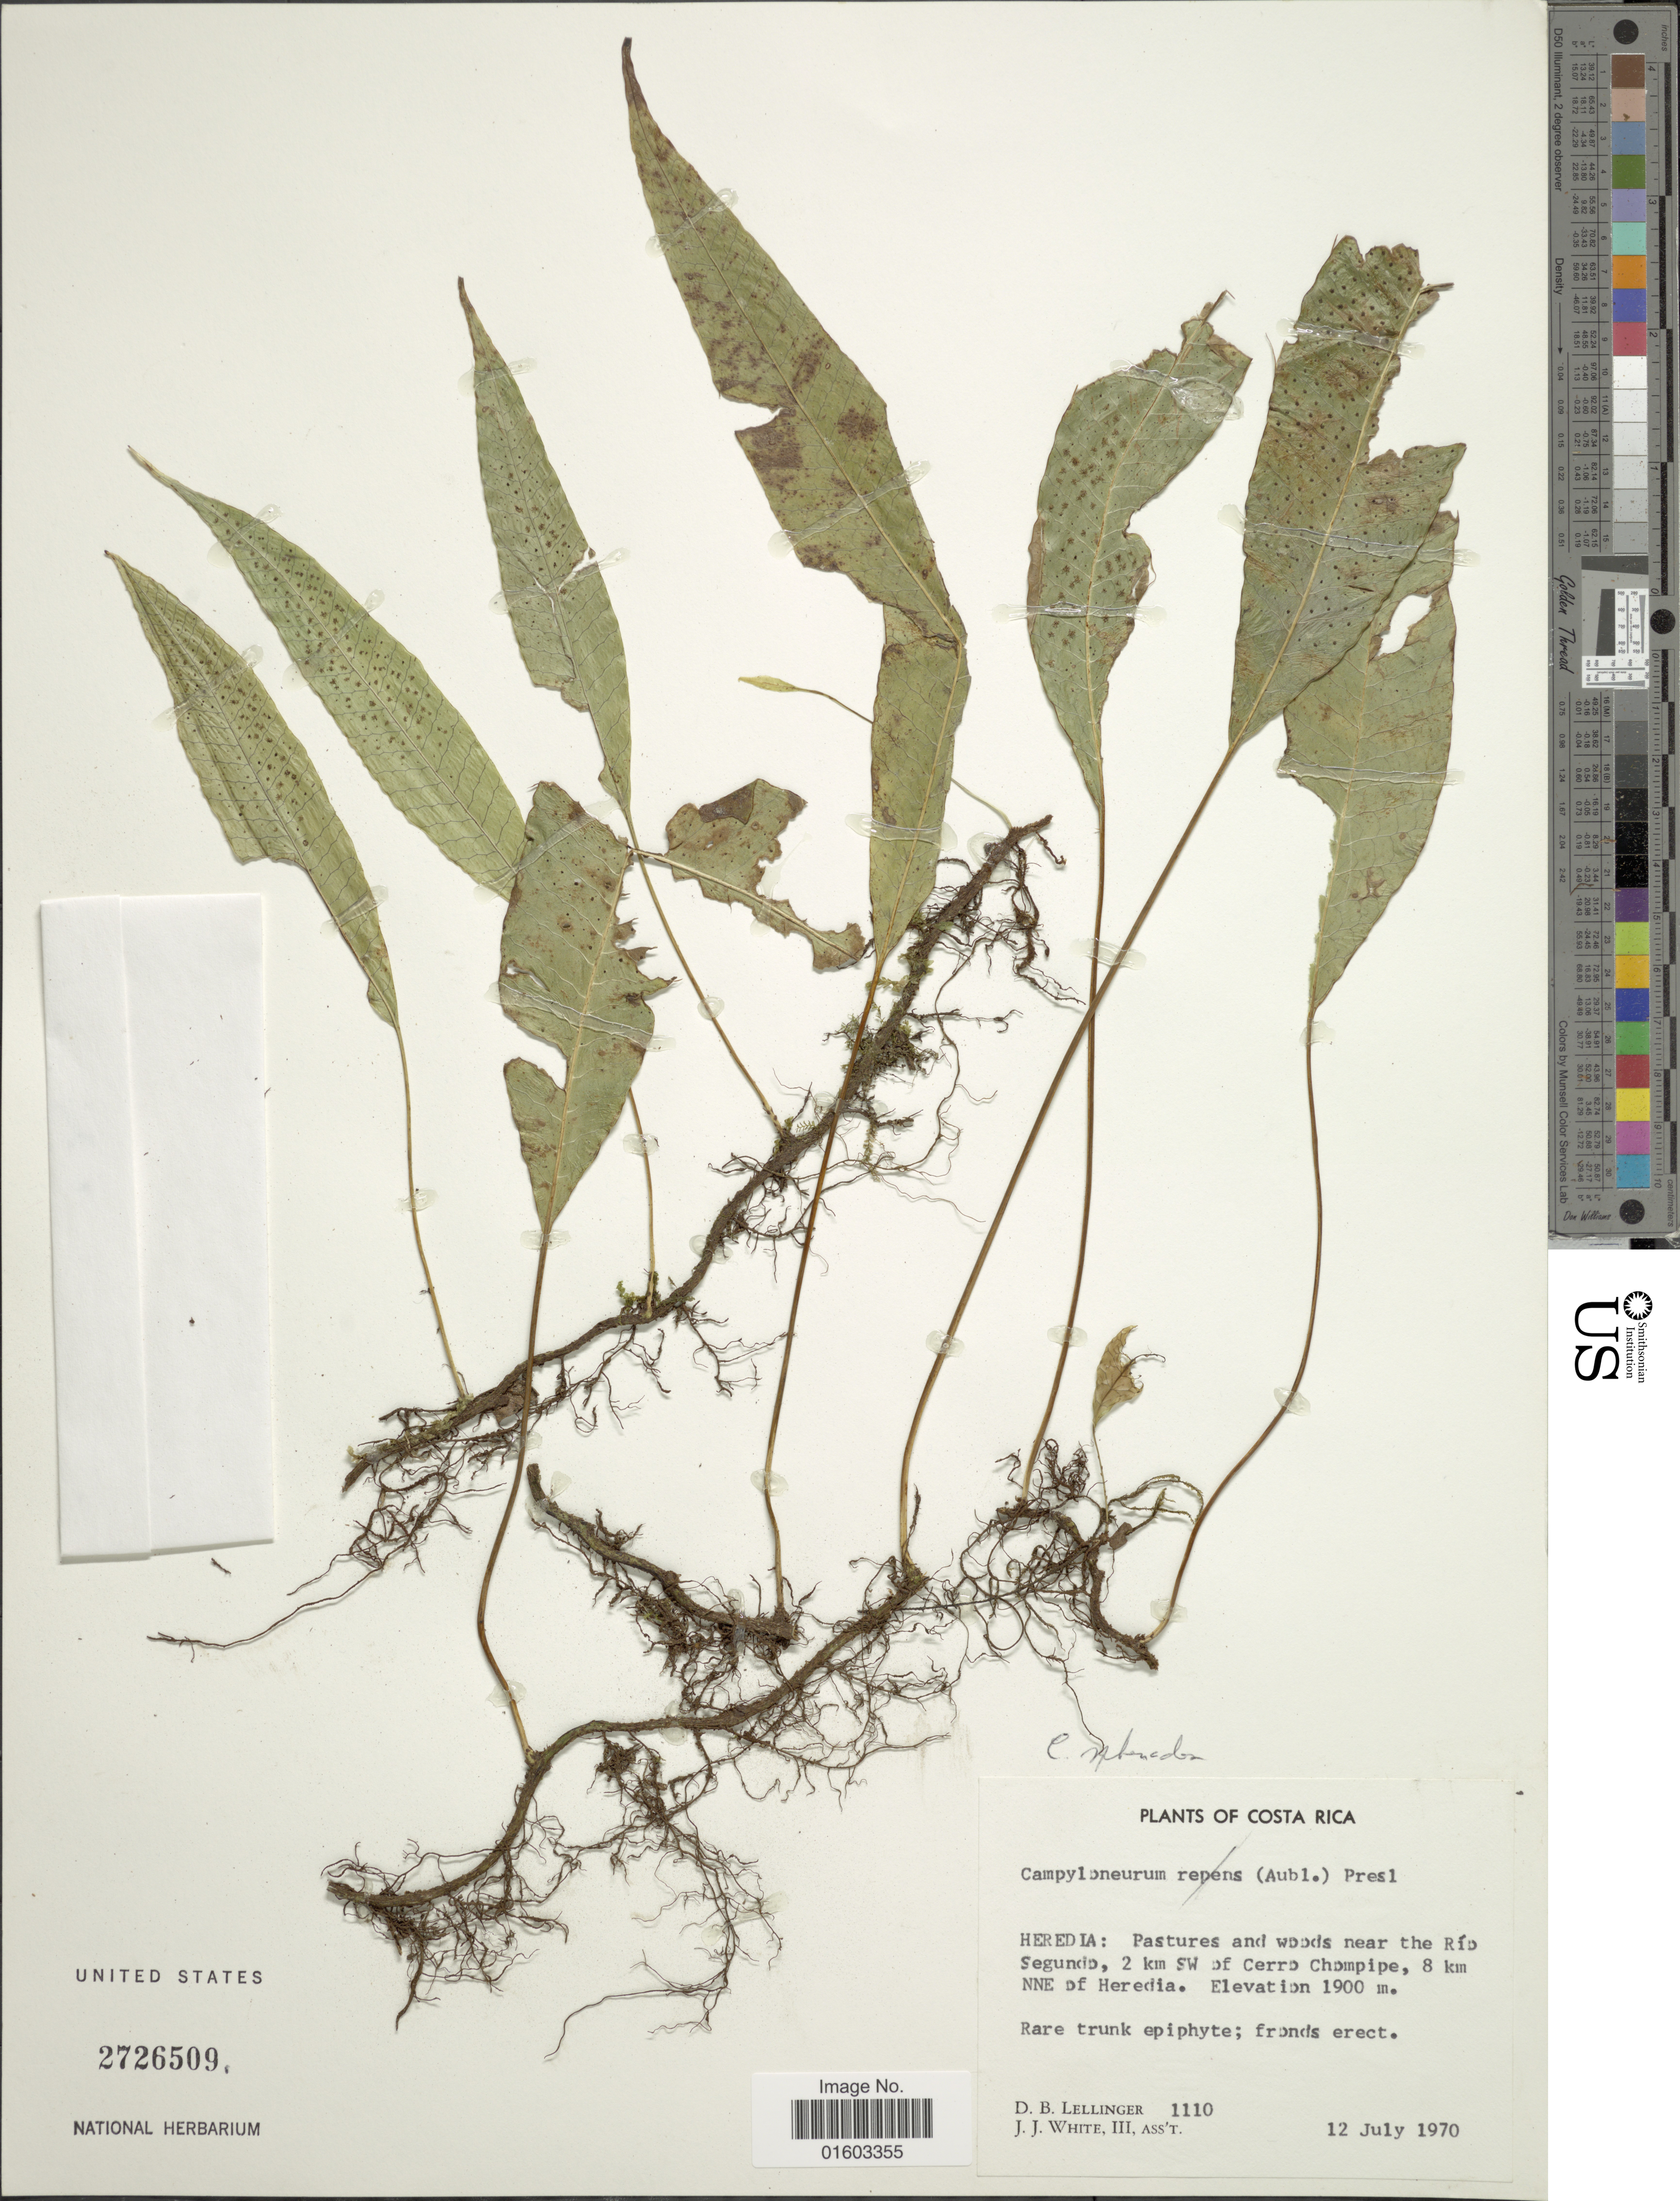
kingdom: Plantae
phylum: Tracheophyta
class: Polypodiopsida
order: Polypodiales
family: Polypodiaceae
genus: Campyloneurum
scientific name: Campyloneurum wercklei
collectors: D. B. Lellinger & J. J. White III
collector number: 1110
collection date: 1970-07-12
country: Costa Rica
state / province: Heredia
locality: Pastures and woods near the Rio Segundo, 2 km SW of Cerro Chompipe, 8 km NNE of Heredia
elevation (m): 1900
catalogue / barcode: US 2726509